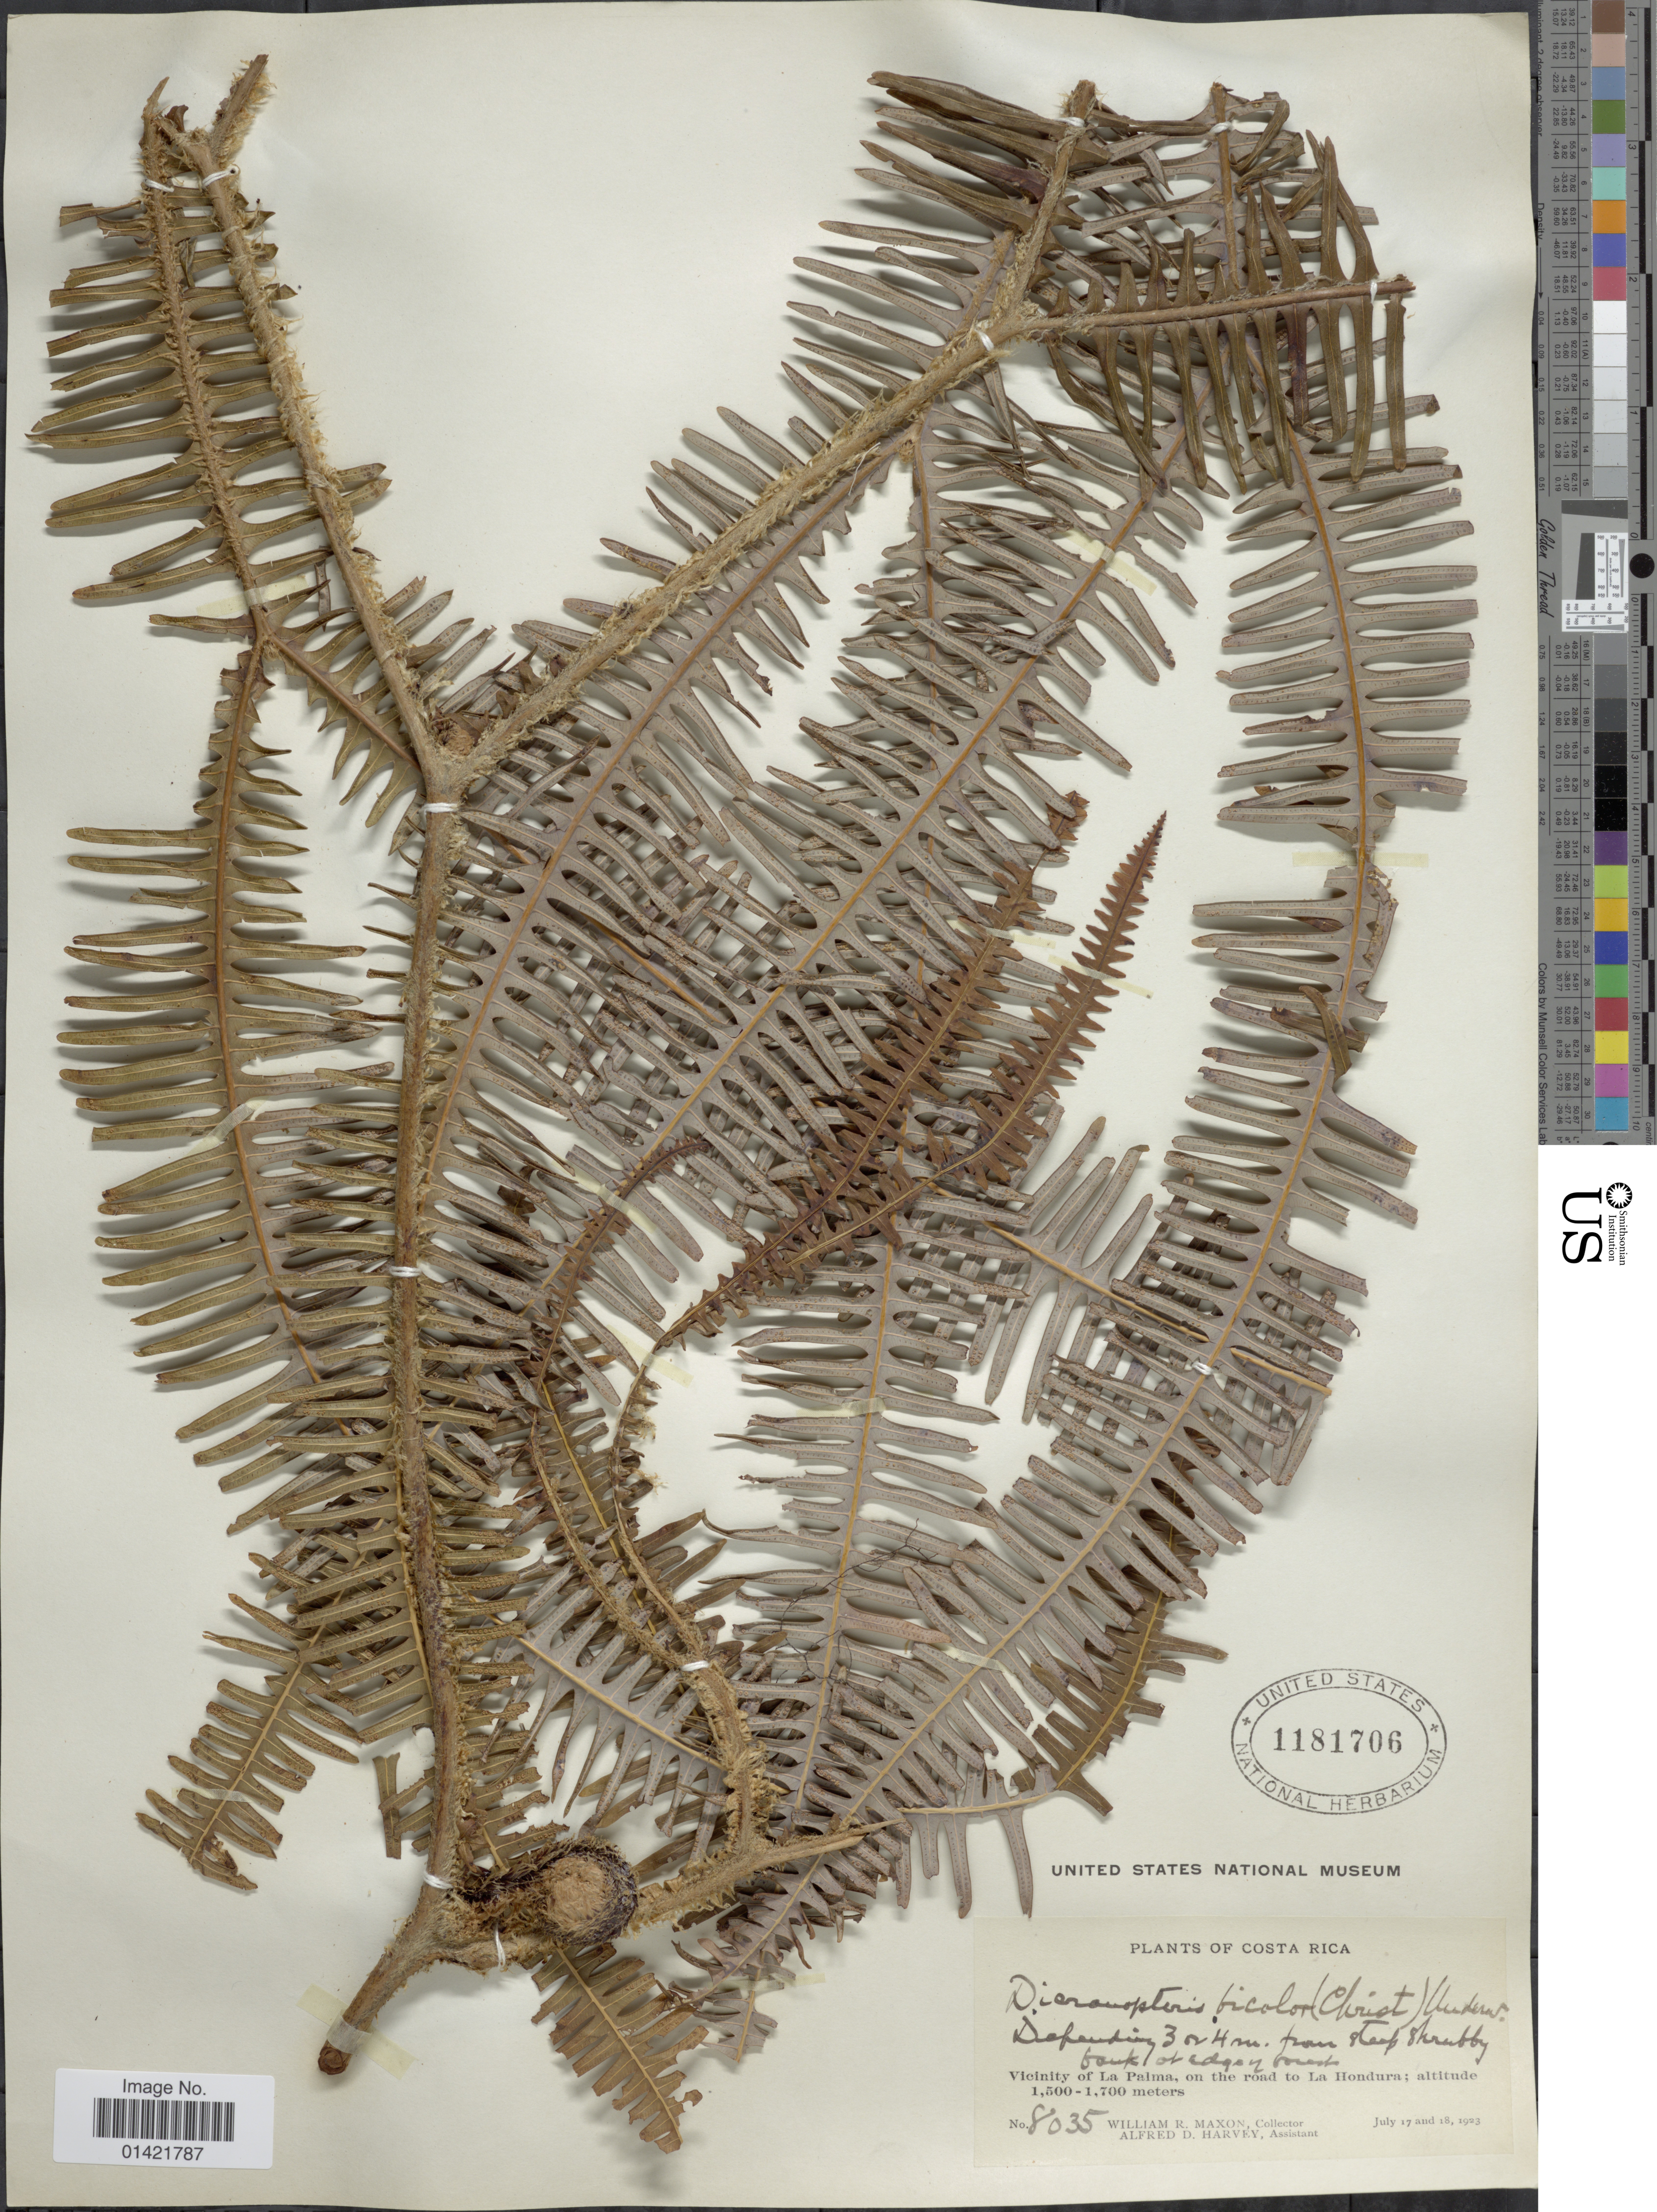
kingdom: Plantae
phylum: Tracheophyta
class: Polypodiopsida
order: Gleicheniales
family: Gleicheniaceae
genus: Sticherus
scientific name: Sticherus pallescens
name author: (Mett.) Vareschi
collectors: W. R. Maxon & A. D. Harvey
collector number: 8035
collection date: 1923-07-17/1923-07-18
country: Costa Rica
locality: Vicinity of La Palma, on the road to La Hondura.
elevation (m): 1500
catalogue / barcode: US 1181706